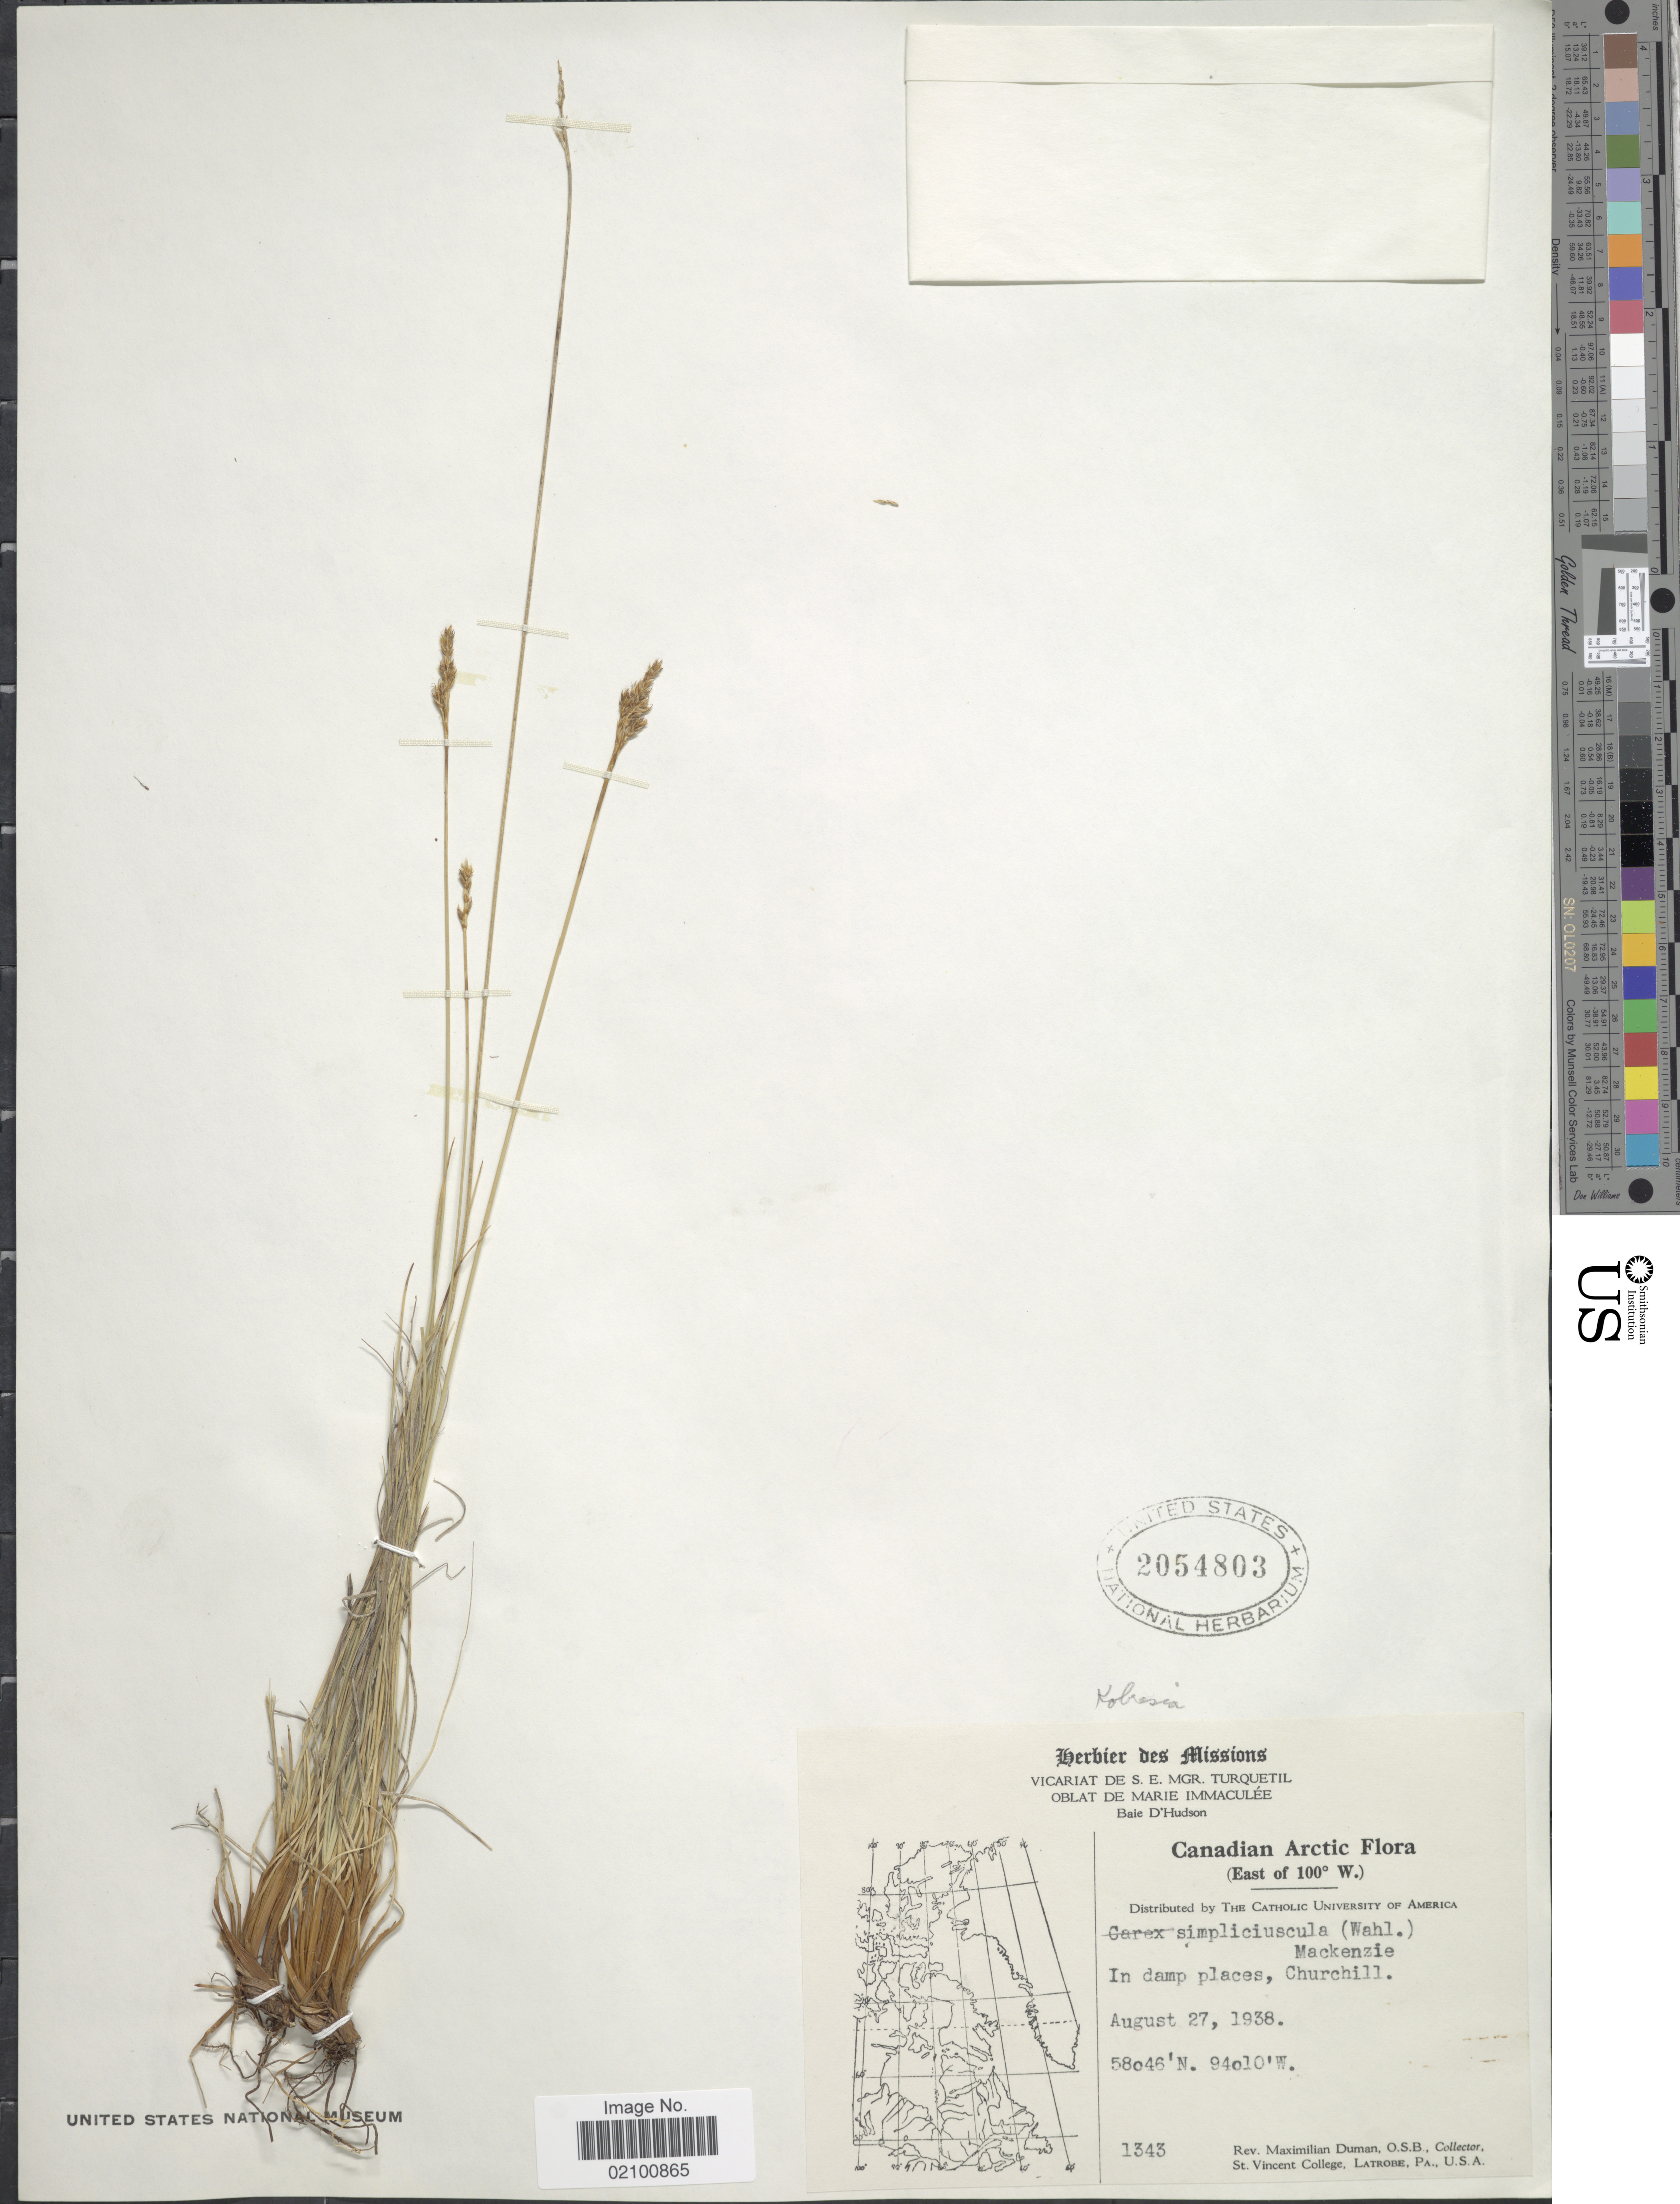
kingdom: Plantae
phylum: Tracheophyta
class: Liliopsida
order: Poales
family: Cyperaceae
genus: Carex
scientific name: Carex simpliciuscula subsp. simpliciuscula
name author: Wahlenb.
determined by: Strong, M. T., (US), Smithsonian Institution - National Museum of Natural History (UNITED STATES)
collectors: M. Duman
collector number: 1343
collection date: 1938-08-27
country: Canada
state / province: Manitoba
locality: Canadian Arctic, Churchill, Mackenzie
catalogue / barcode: US 2054803